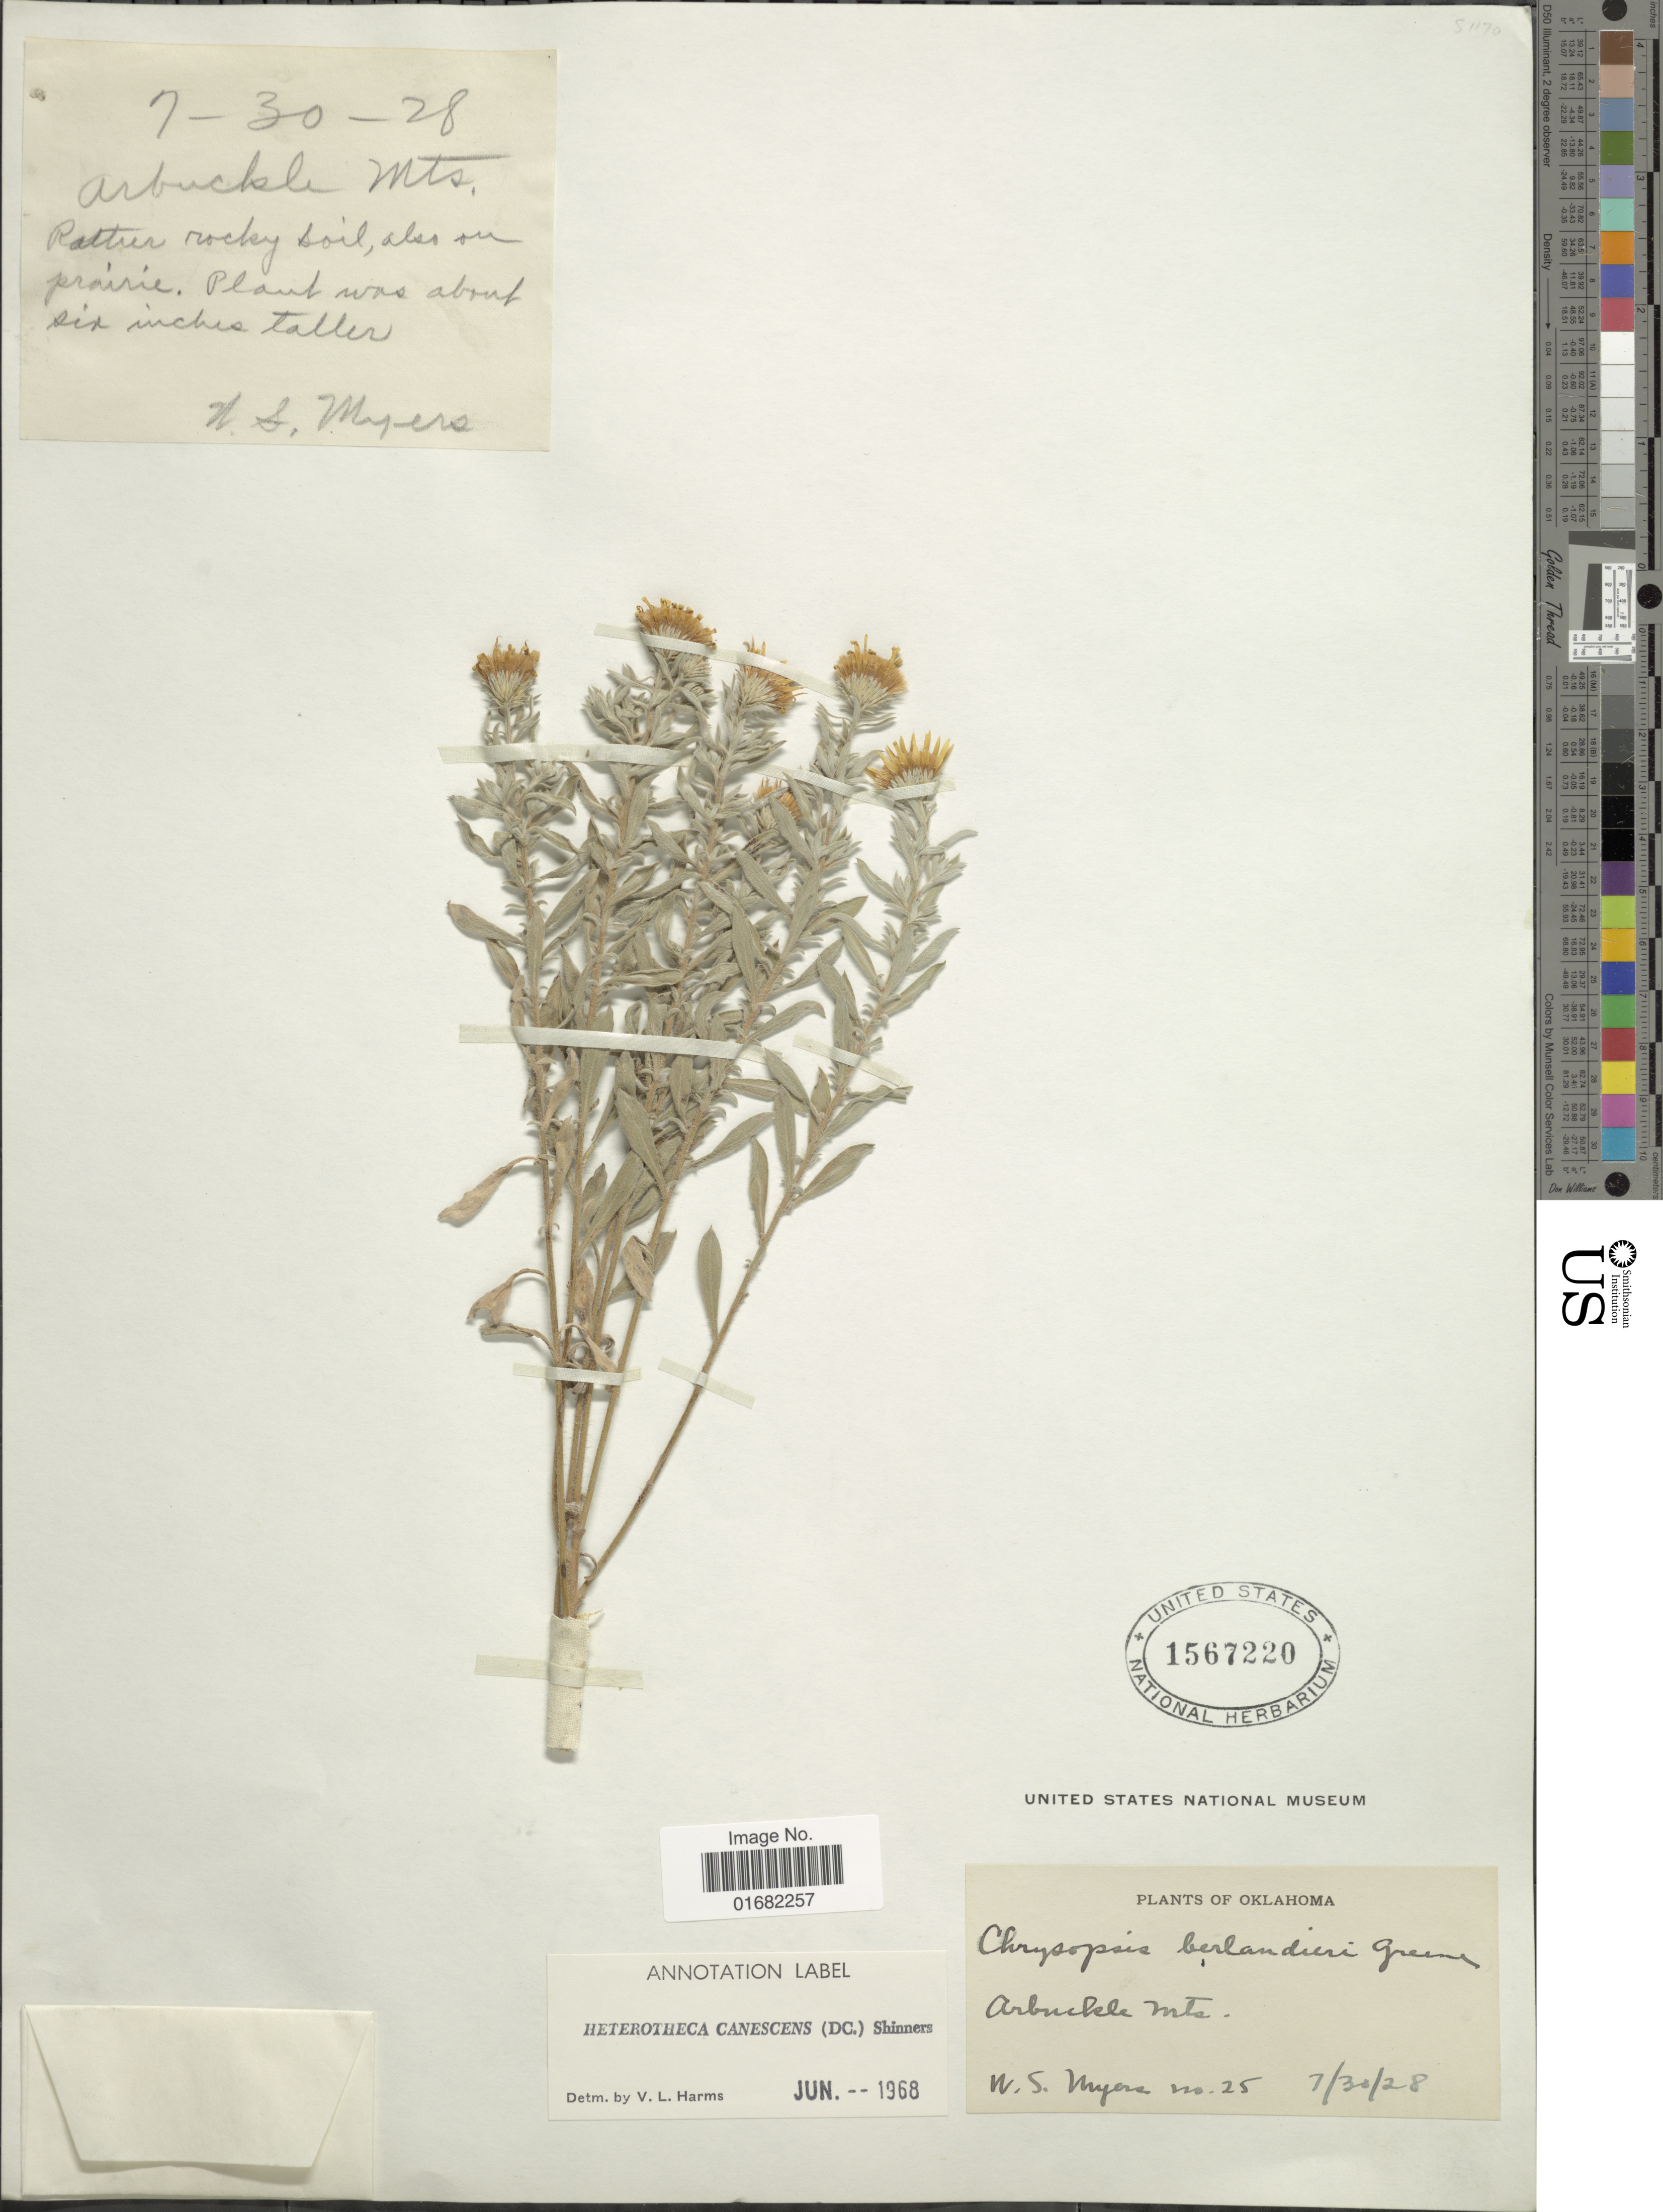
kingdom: Plantae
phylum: Tracheophyta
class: Magnoliopsida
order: Asterales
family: Asteraceae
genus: Heterotheca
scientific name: Heterotheca canescens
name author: (DC.) Shinners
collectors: W. Myers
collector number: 25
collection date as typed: Transcribed d/m/y: 30/7/28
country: United States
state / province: Oklahoma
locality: Arbuckle mts.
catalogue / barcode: US 1567220